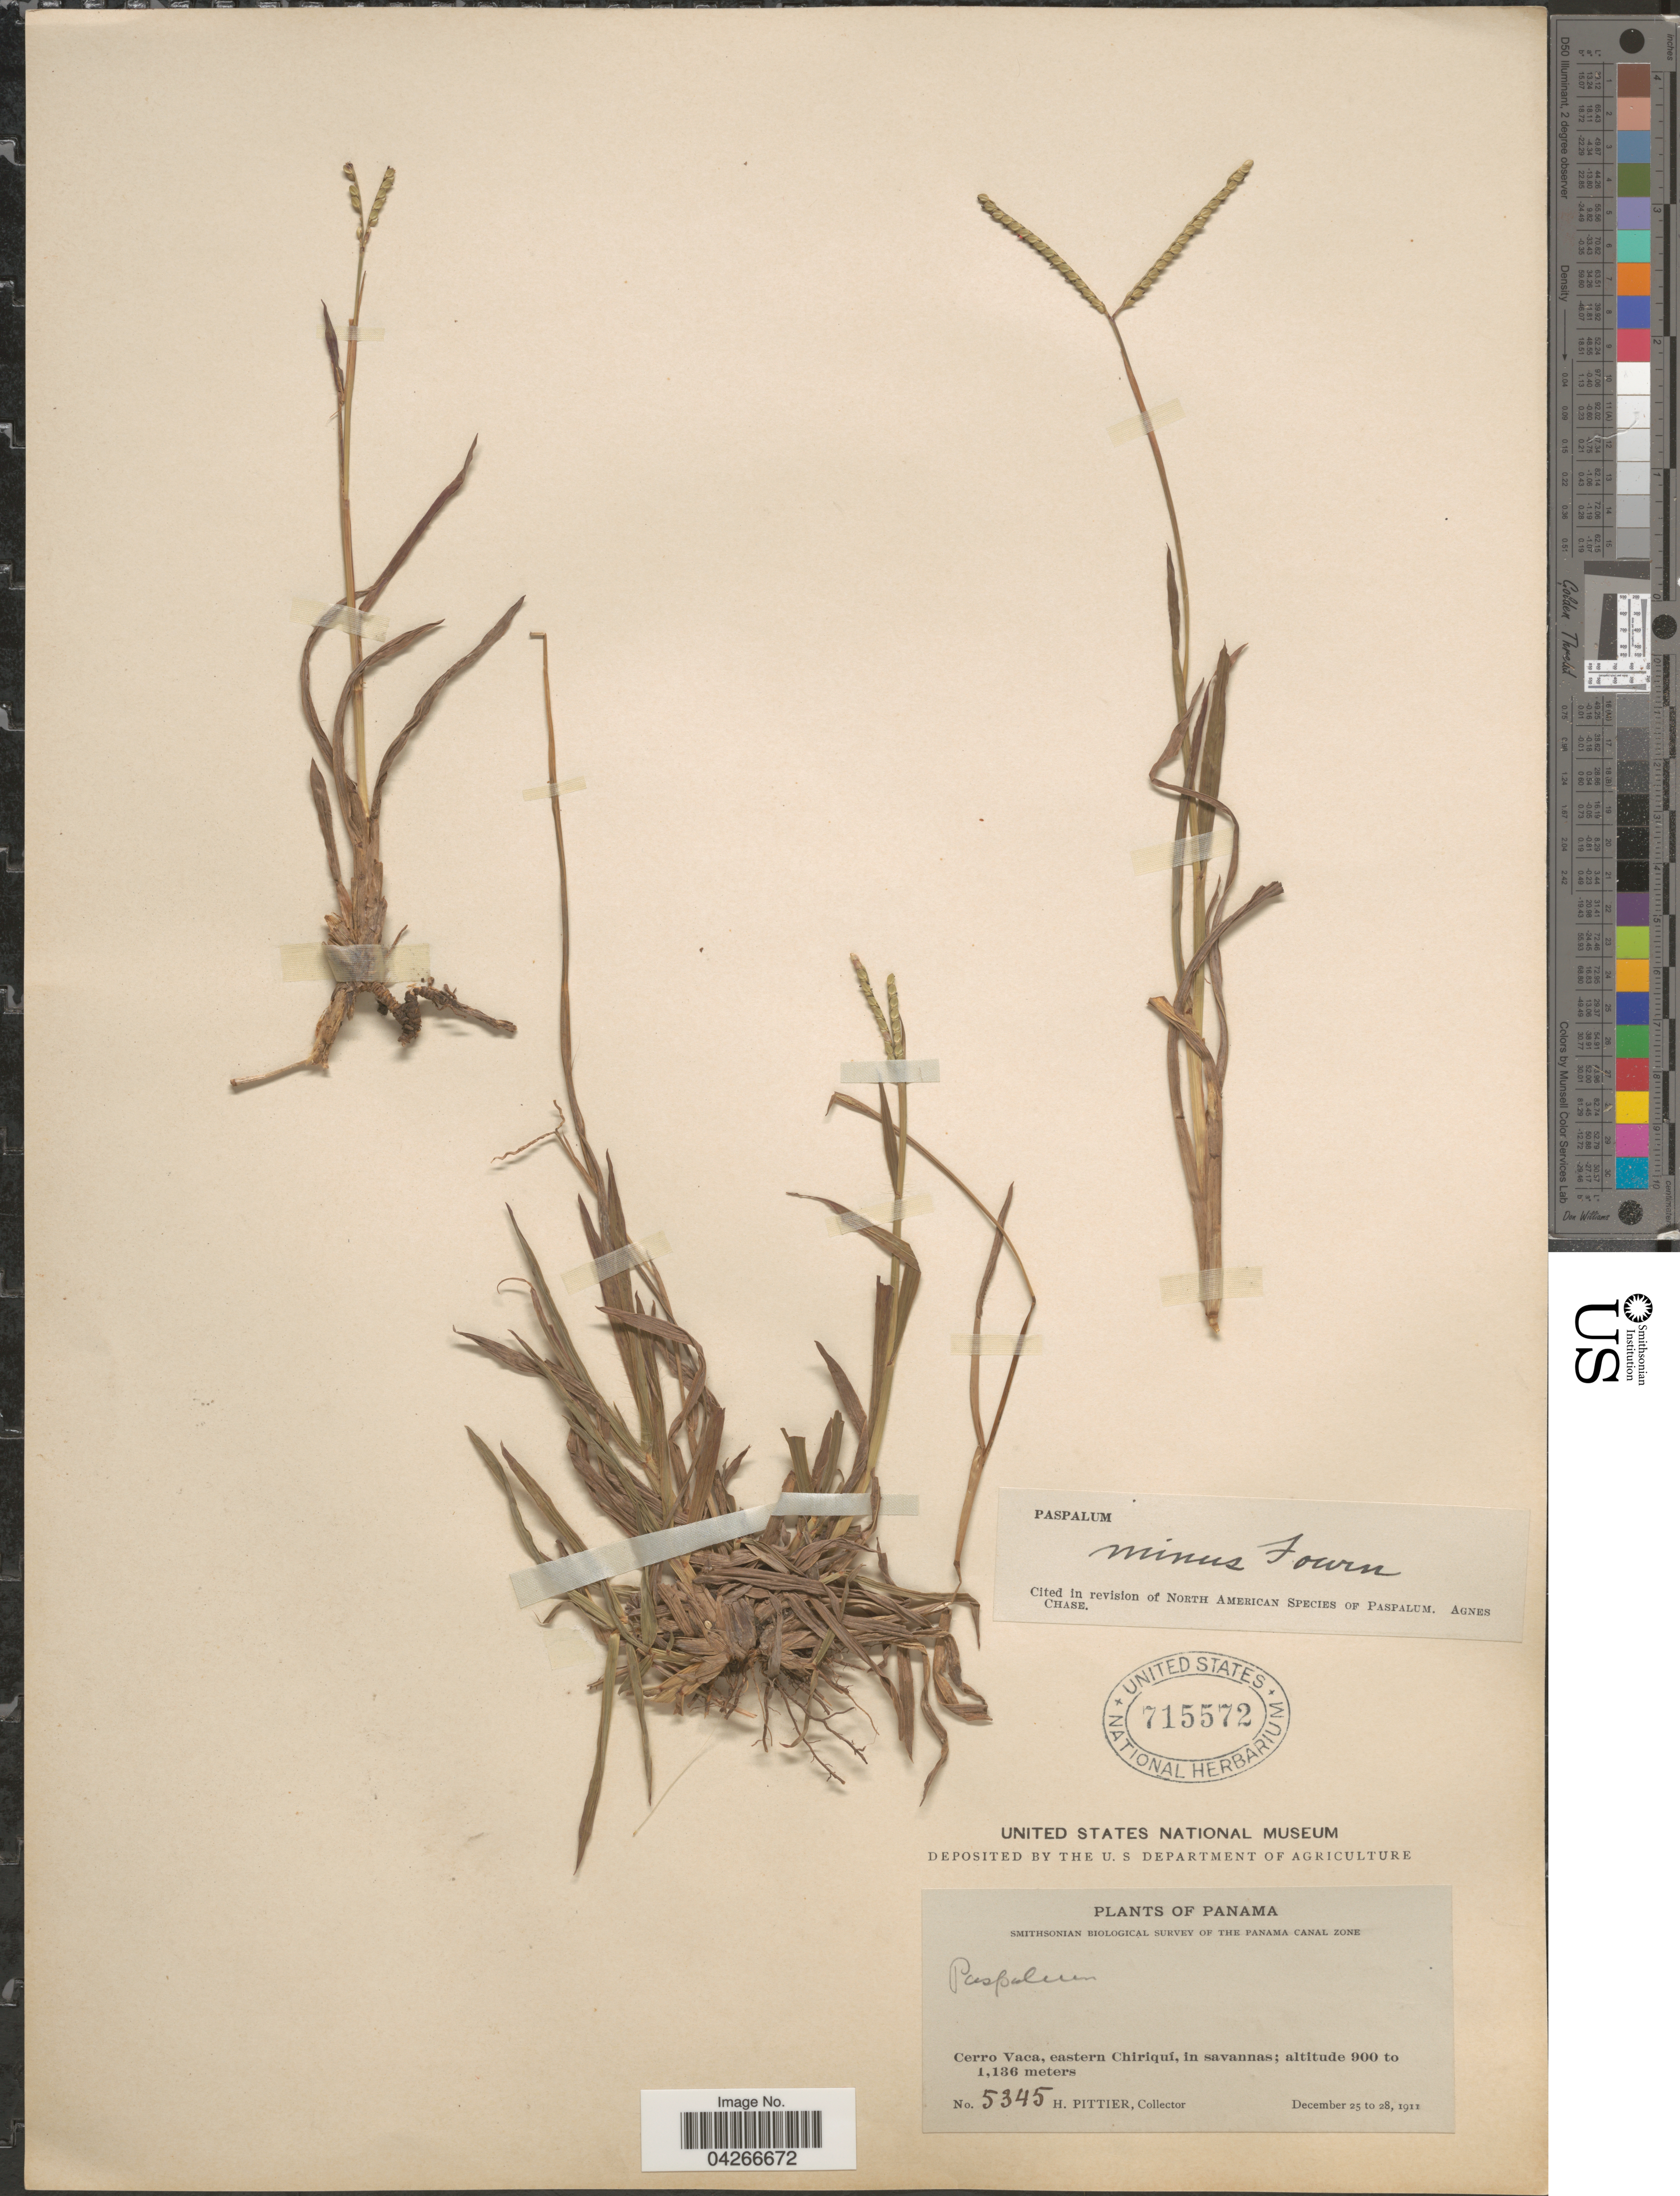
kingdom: Plantae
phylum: Tracheophyta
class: Liliopsida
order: Poales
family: Poaceae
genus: Paspalum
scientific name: Paspalum minus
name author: E. Fourn.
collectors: H. F. Pittier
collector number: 5345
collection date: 1911-12-25/1911-12-28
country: Panama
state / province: Chiriqui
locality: Smithsonian Biological Survey of the Panama Canal Zone. Cerro Vaca, eastern Chiriqui.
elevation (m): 900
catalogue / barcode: US 715572